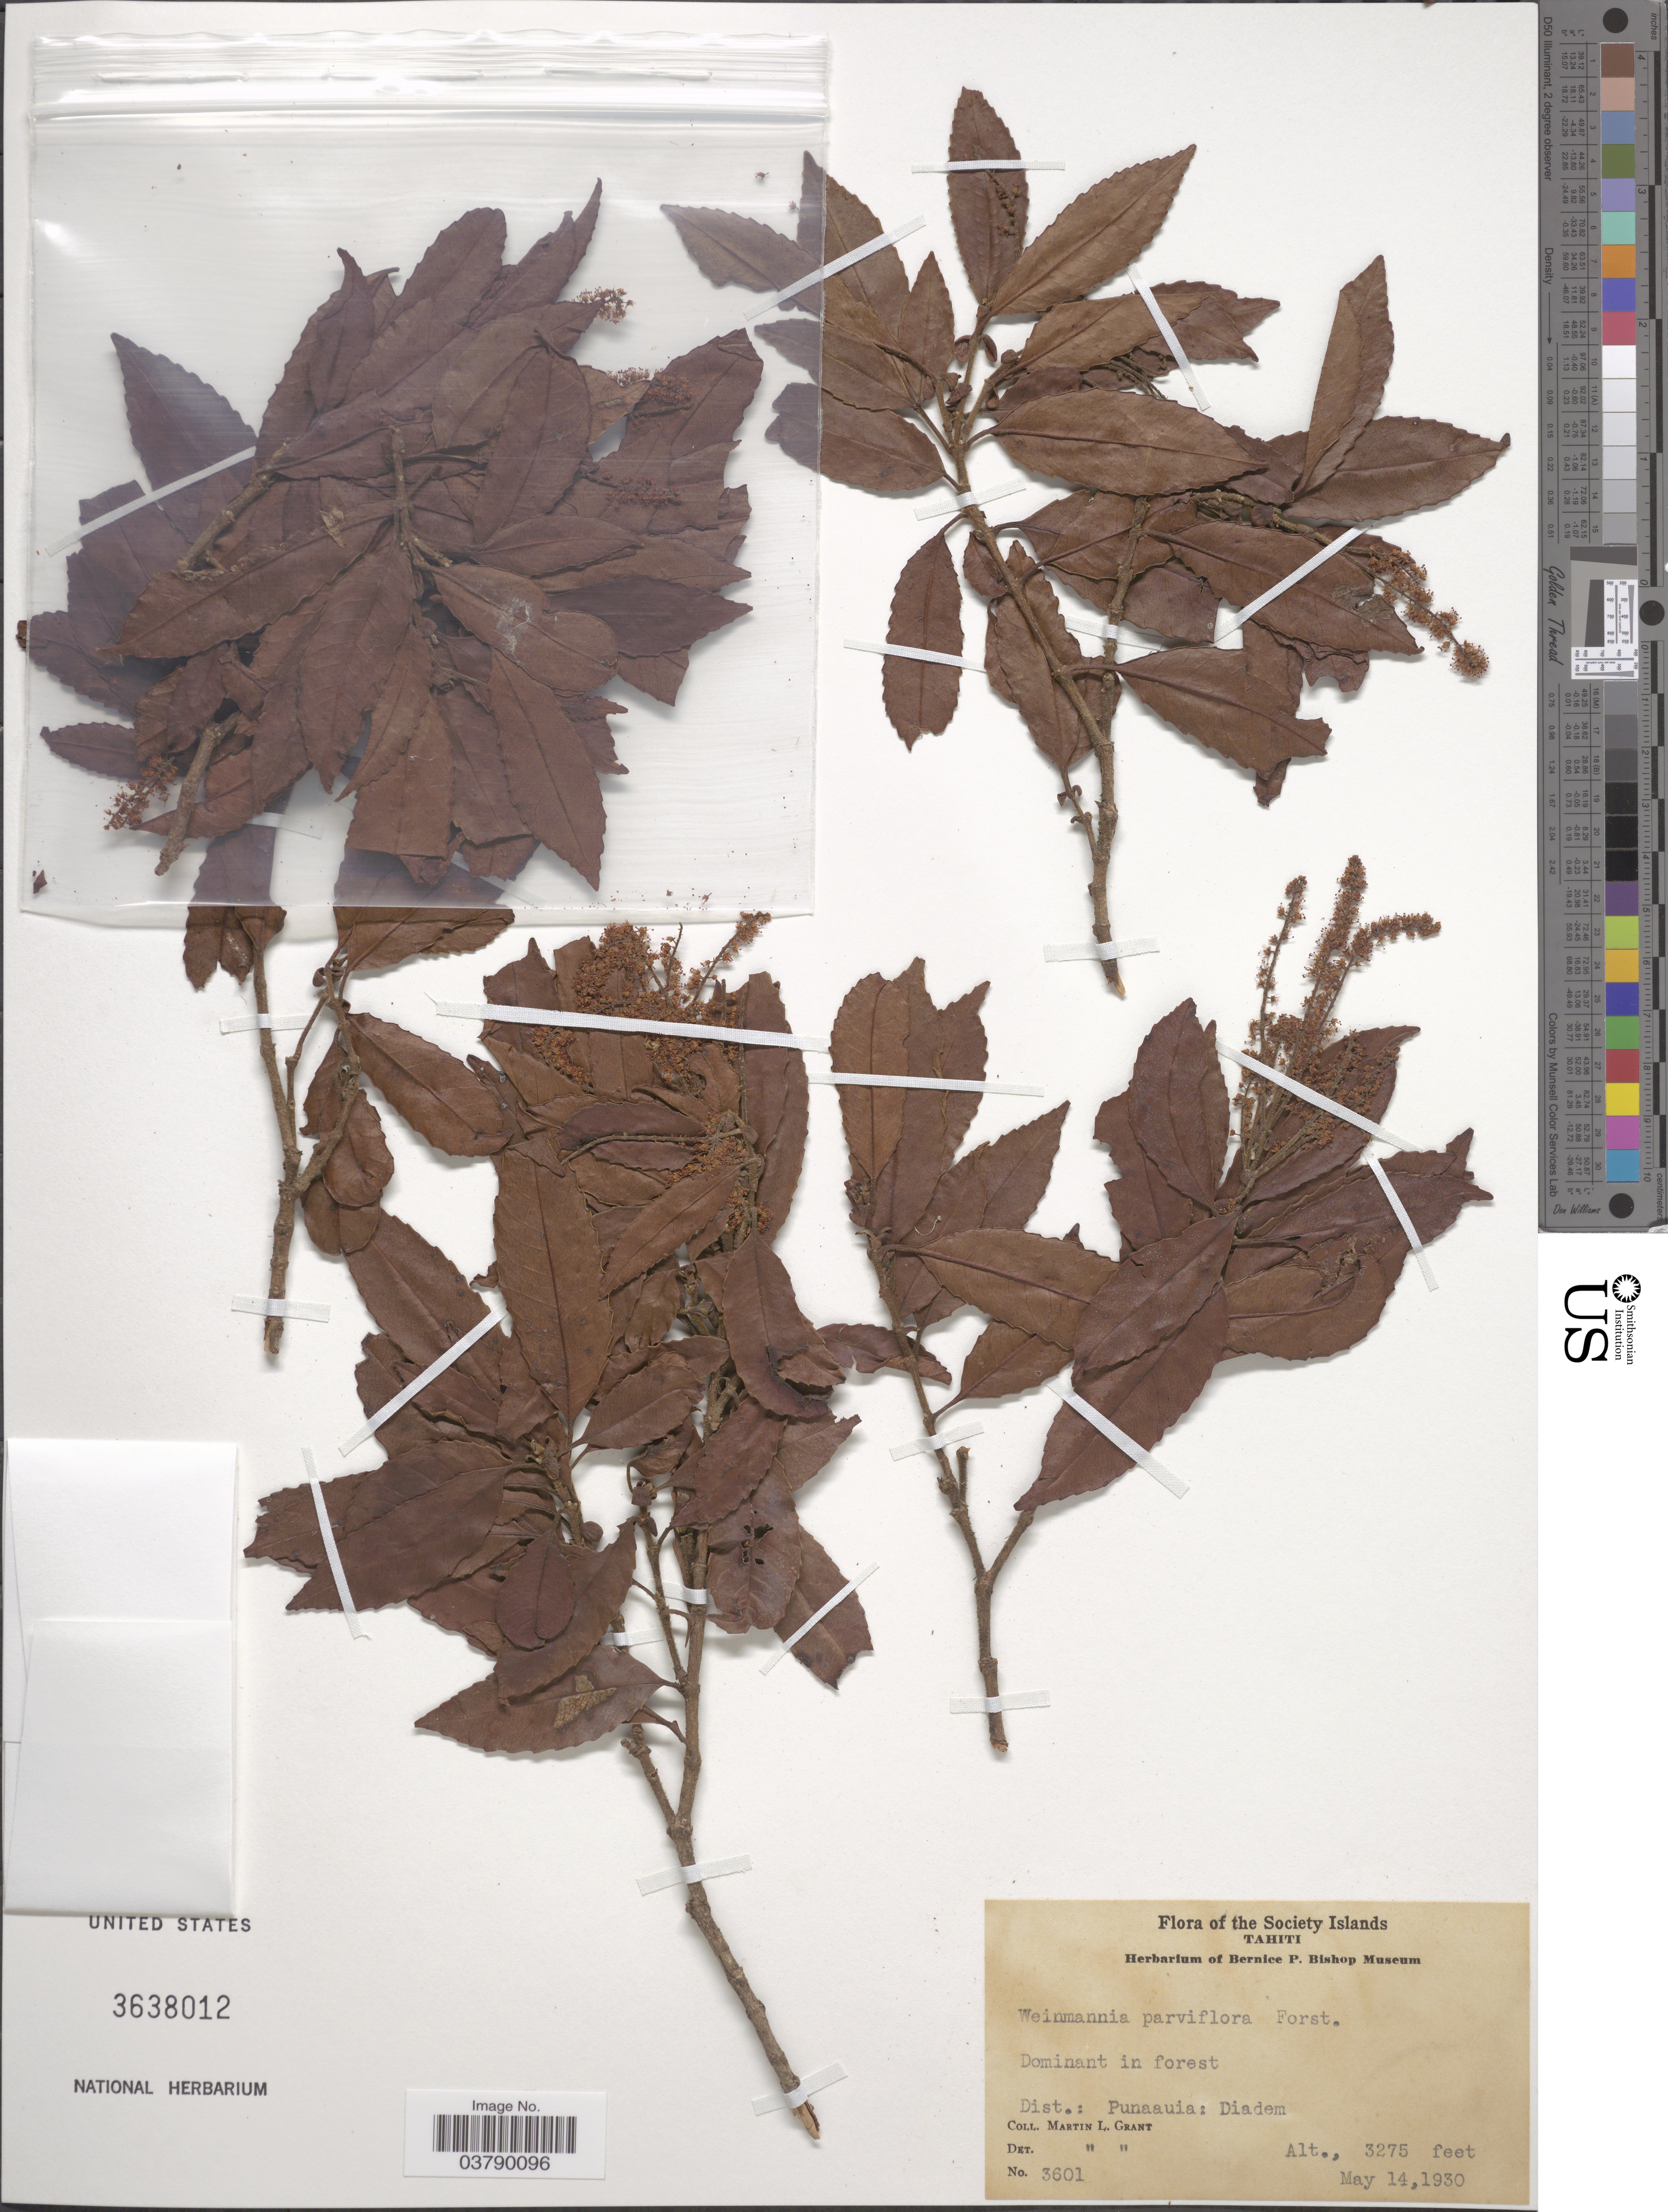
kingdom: Plantae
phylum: Tracheophyta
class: Magnoliopsida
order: Oxalidales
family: Cunoniaceae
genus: Pterophylla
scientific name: Pterophylla parviflora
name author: (G. Forst.) Pillon & H.C. Hopkins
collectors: M. L. Grant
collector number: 3601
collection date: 1930-05-14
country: French Polynesia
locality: The Society Islands. Tahiti. Dist.: Punaauia: Diadem.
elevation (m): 998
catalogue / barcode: US 3638012